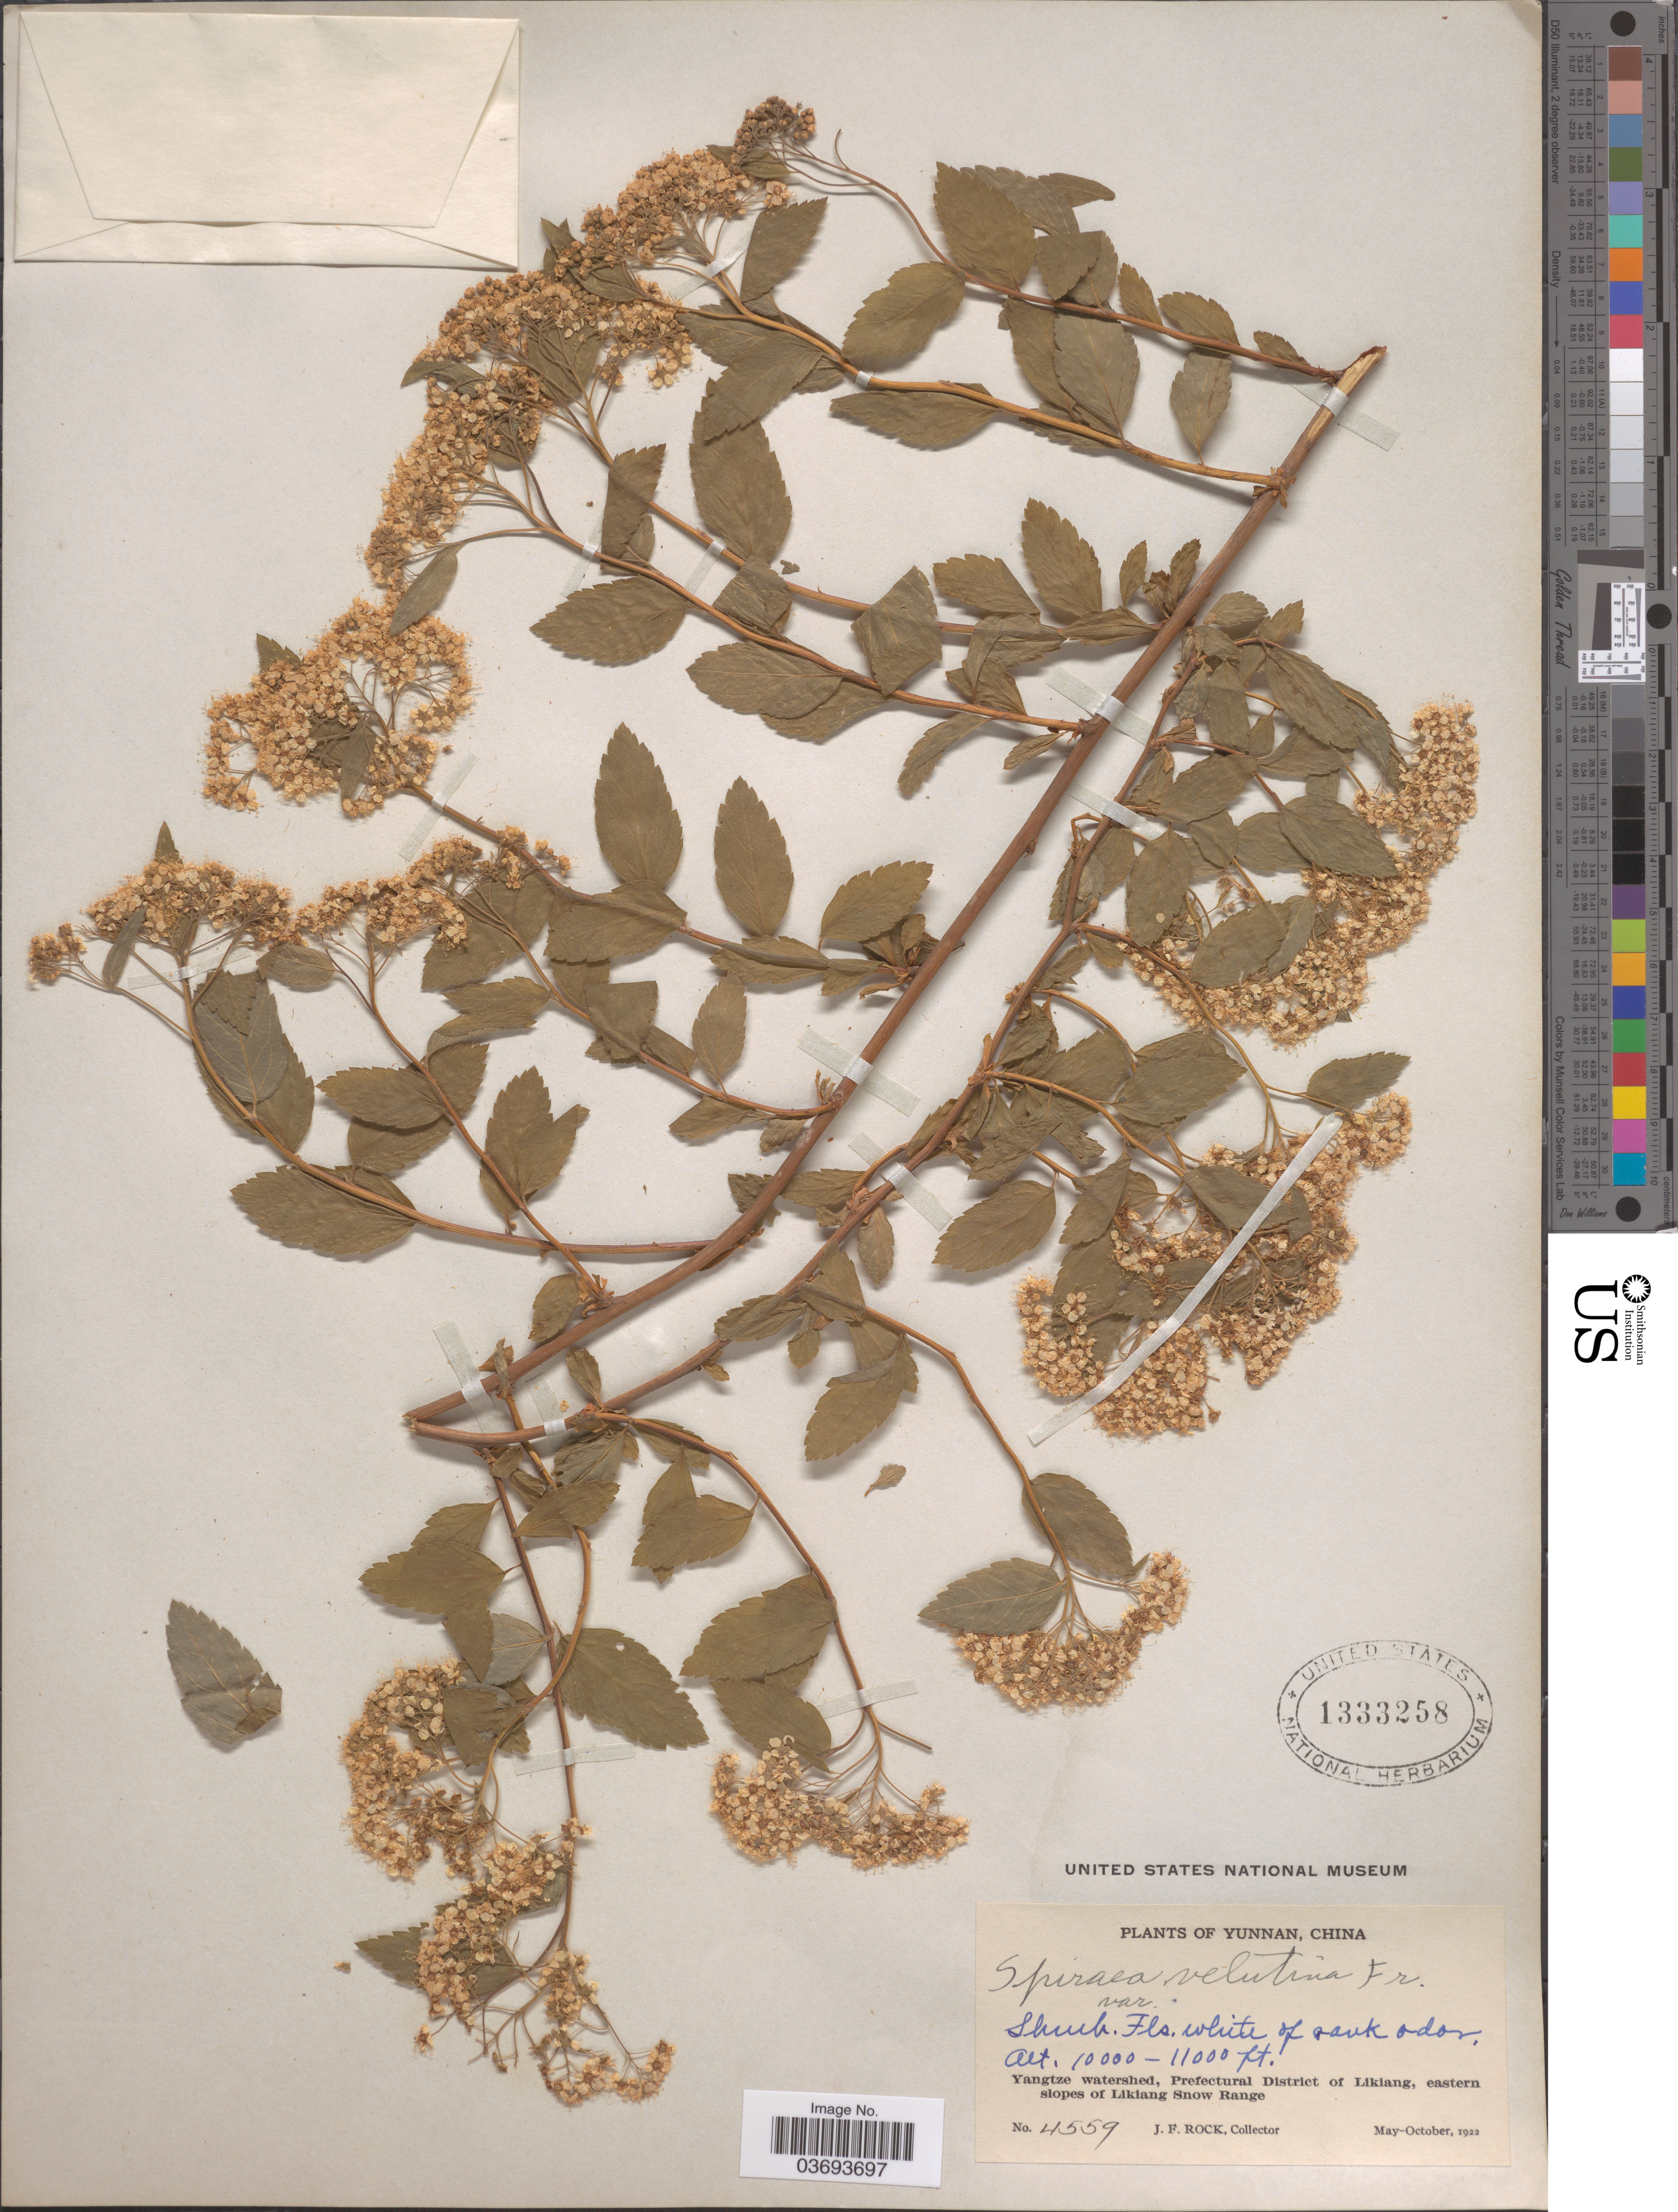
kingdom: Plantae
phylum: Tracheophyta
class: Magnoliopsida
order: Rosales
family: Rosaceae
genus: Spiraea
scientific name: Spiraea velutina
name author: Franch.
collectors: J. Rock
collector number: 4559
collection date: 1922-05/1922-10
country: China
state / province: Yunnan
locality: Yangtze watershed, Prefectural District of Likiang, eastern slopes of Likiang Snow Range.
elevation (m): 3048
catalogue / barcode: US 1333258